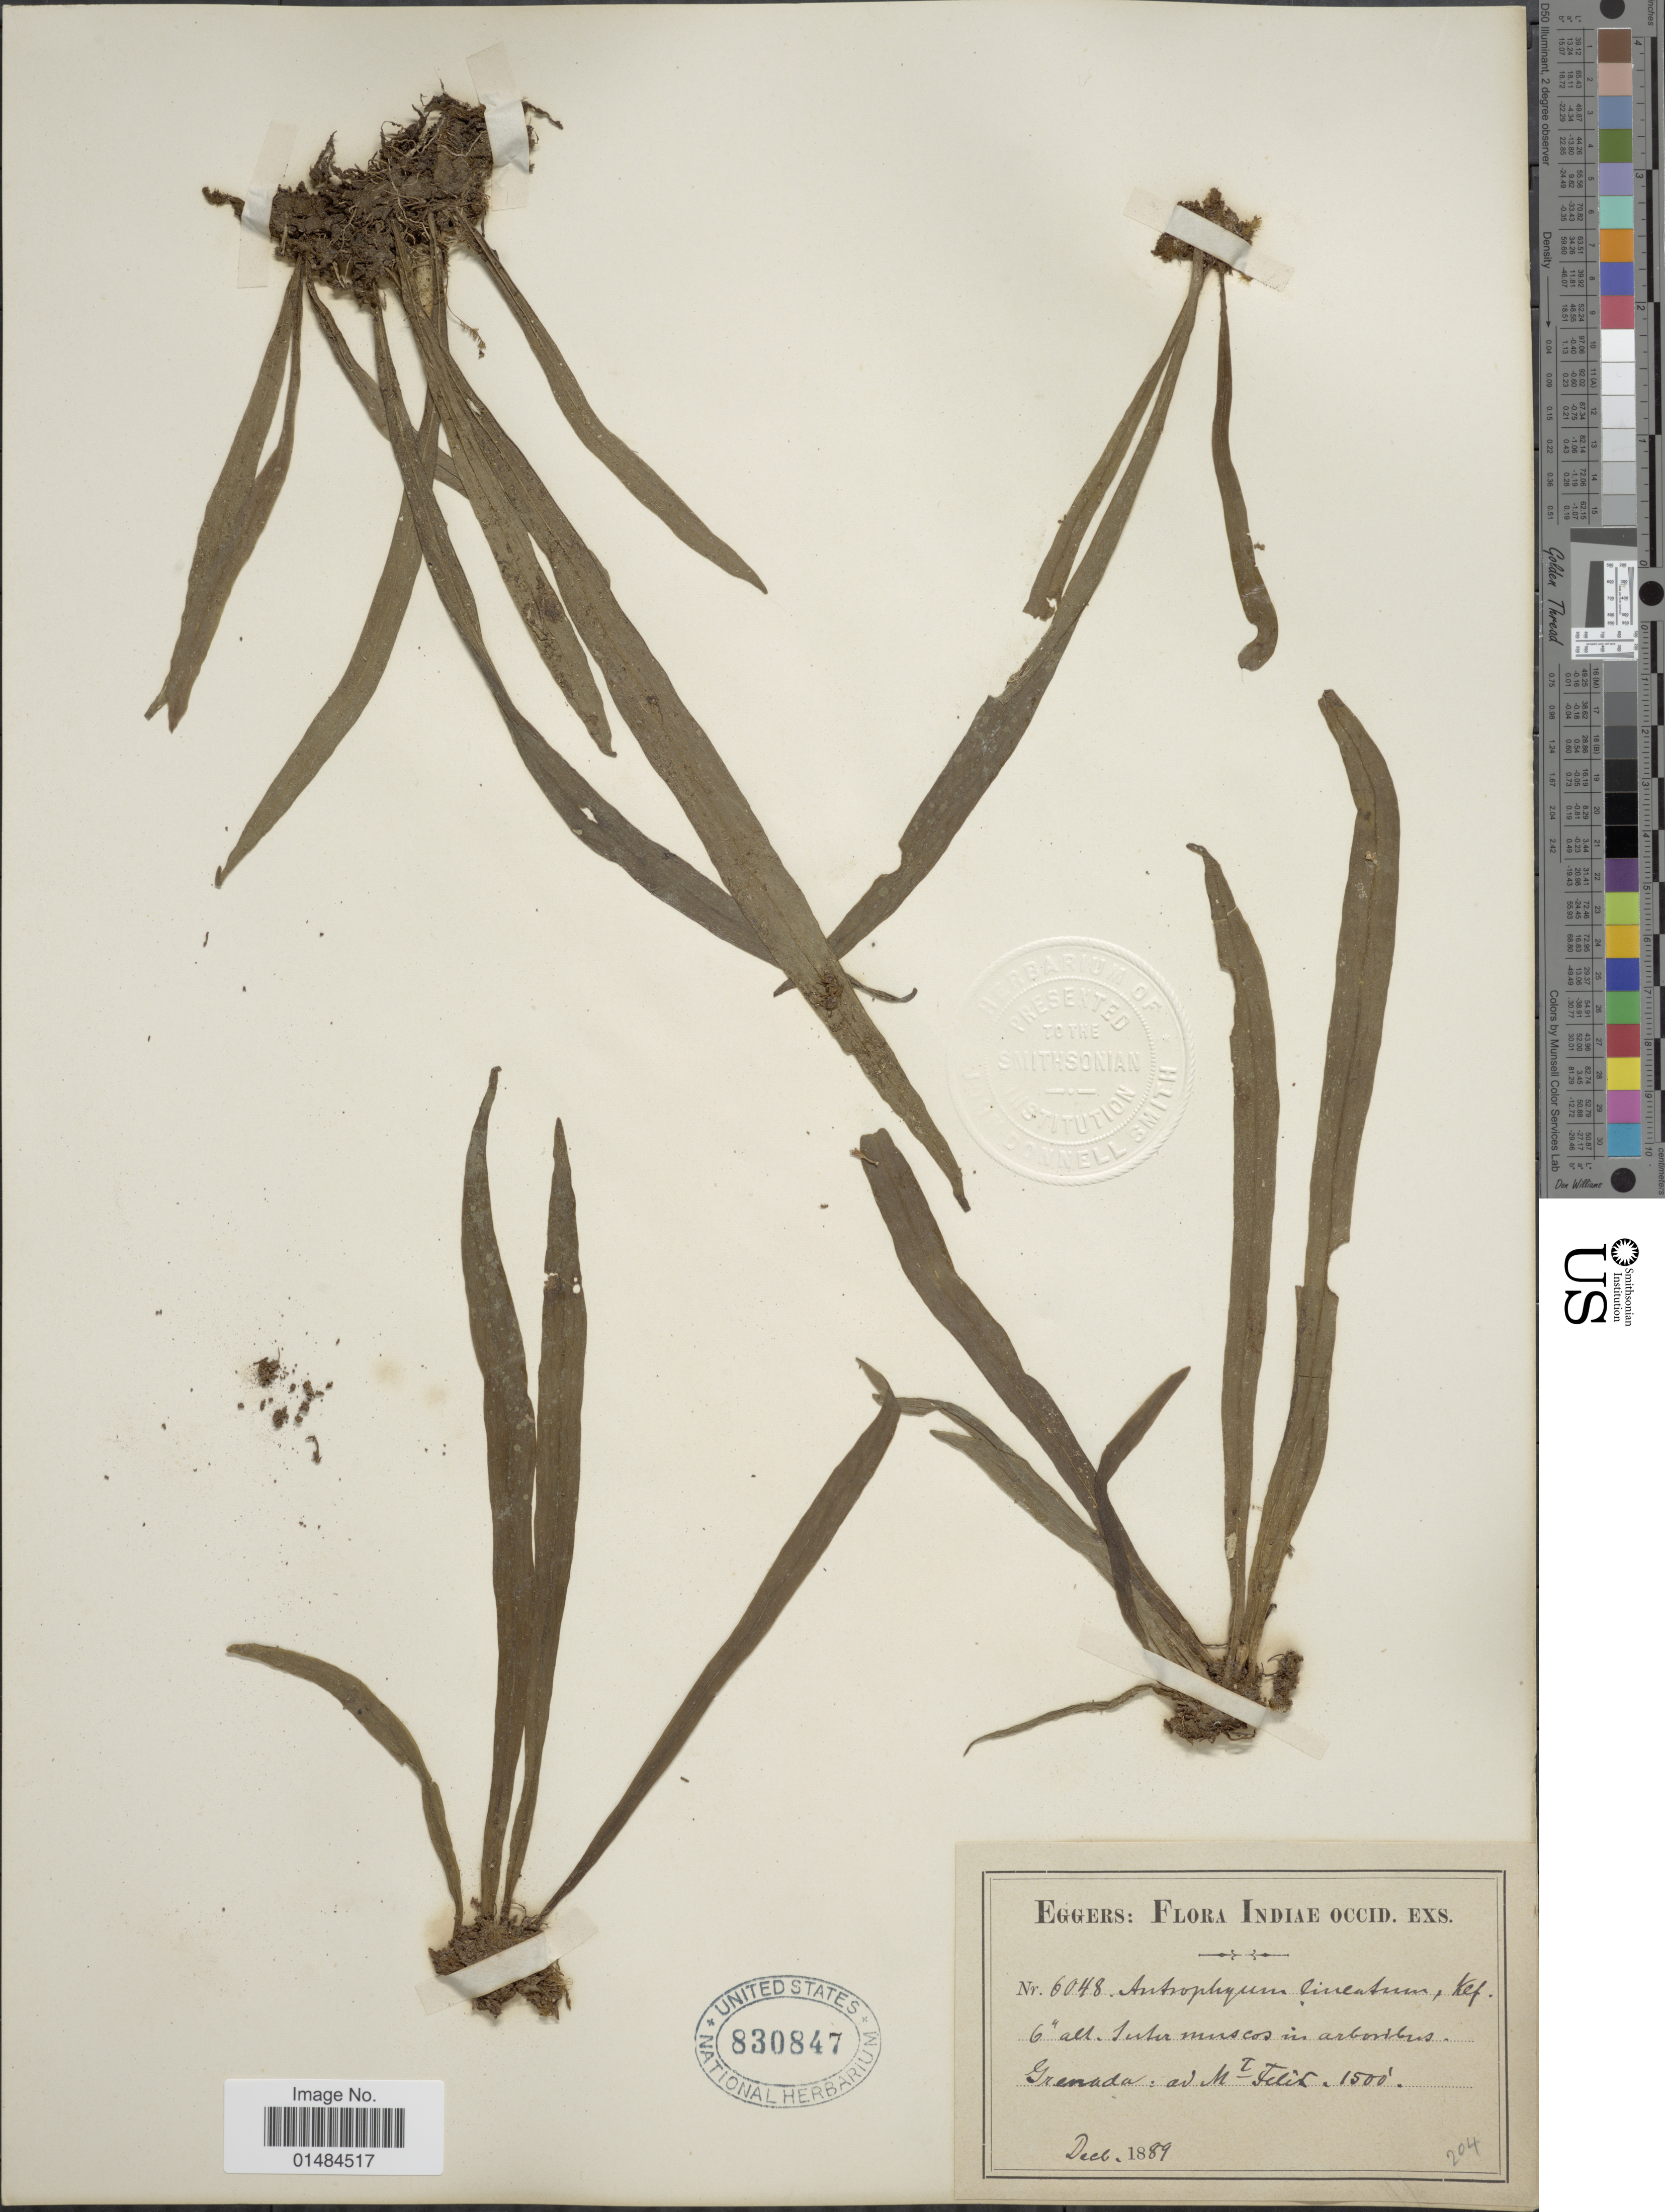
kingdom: Plantae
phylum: Tracheophyta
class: Polypodiopsida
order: Polypodiales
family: Pteridaceae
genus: Polytaenium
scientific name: Polytaenium lanceolatum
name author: (L.) Desv.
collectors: -. Eggers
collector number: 6048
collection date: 1889-12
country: Grenada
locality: Av. ad Mt Felix.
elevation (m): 457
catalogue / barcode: US 830847